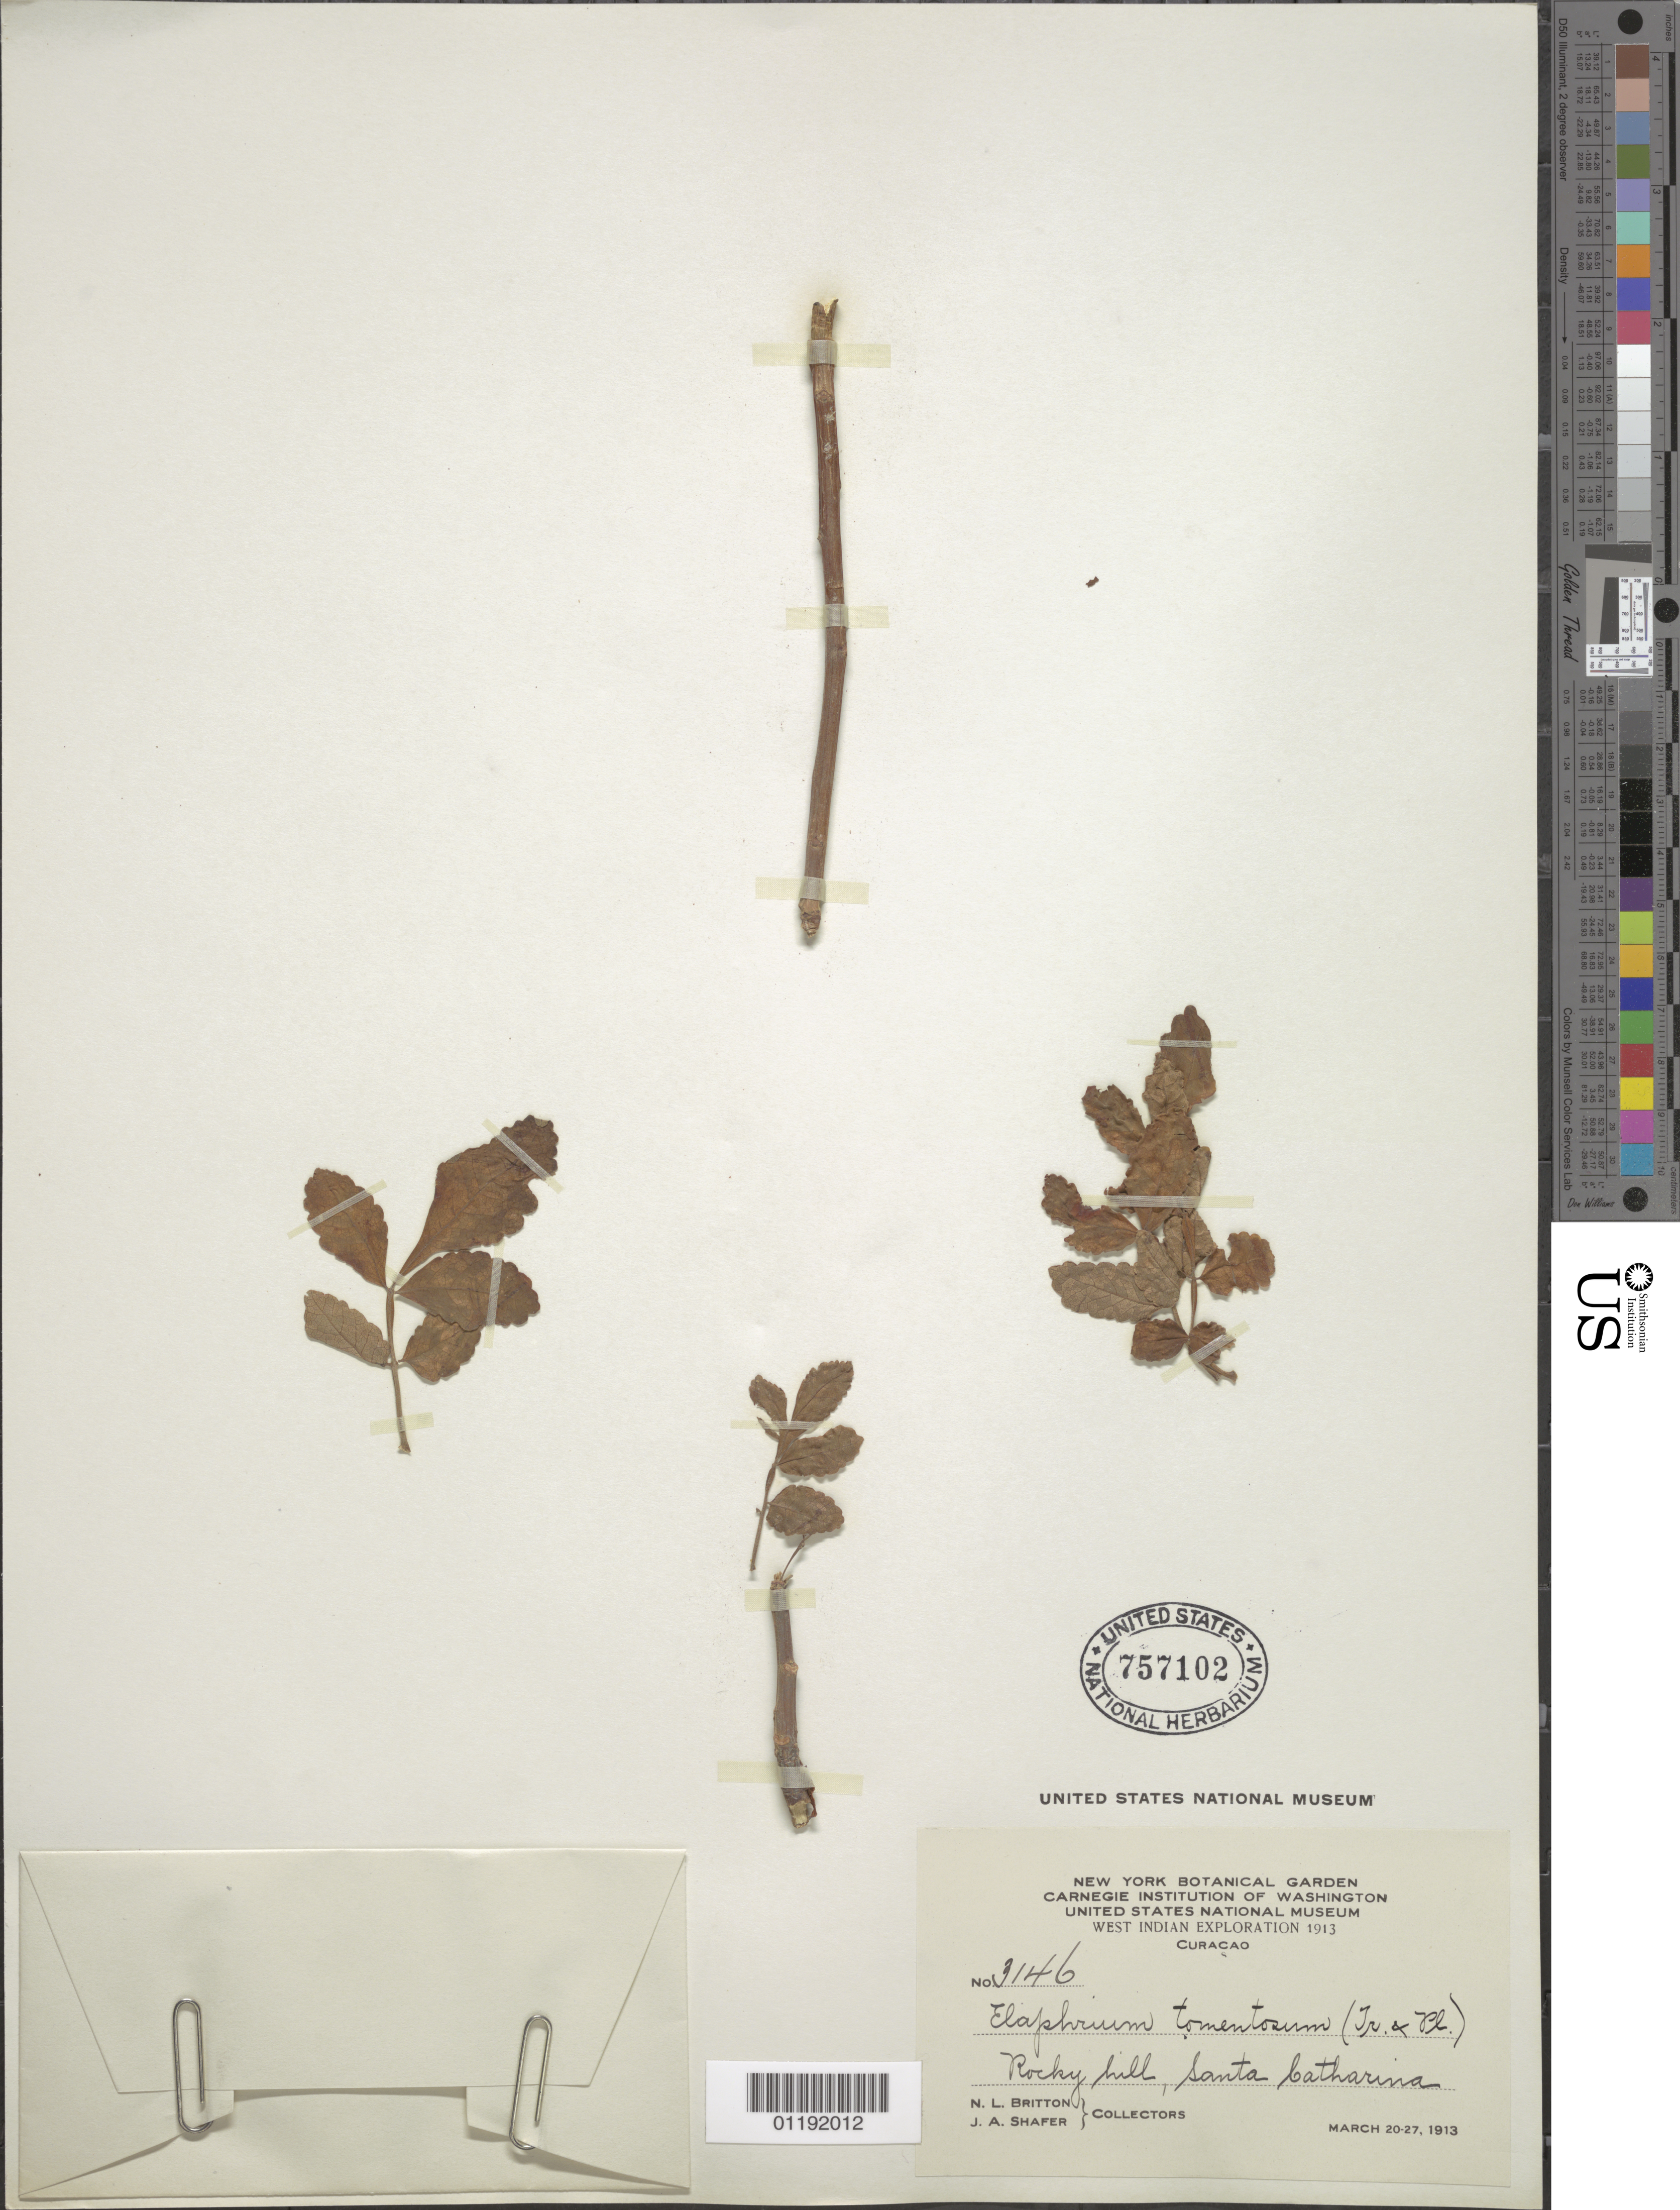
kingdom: Plantae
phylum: Tracheophyta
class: Magnoliopsida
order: Sapindales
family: Burseraceae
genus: Bursera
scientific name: Bursera tomentosa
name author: (Jacq.) Triana & Planch.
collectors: N. Britton & J. A. Shafer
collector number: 3146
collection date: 1913-03-20/1913-03-27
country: Curaçao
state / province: Santa Catharina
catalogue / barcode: US 757102